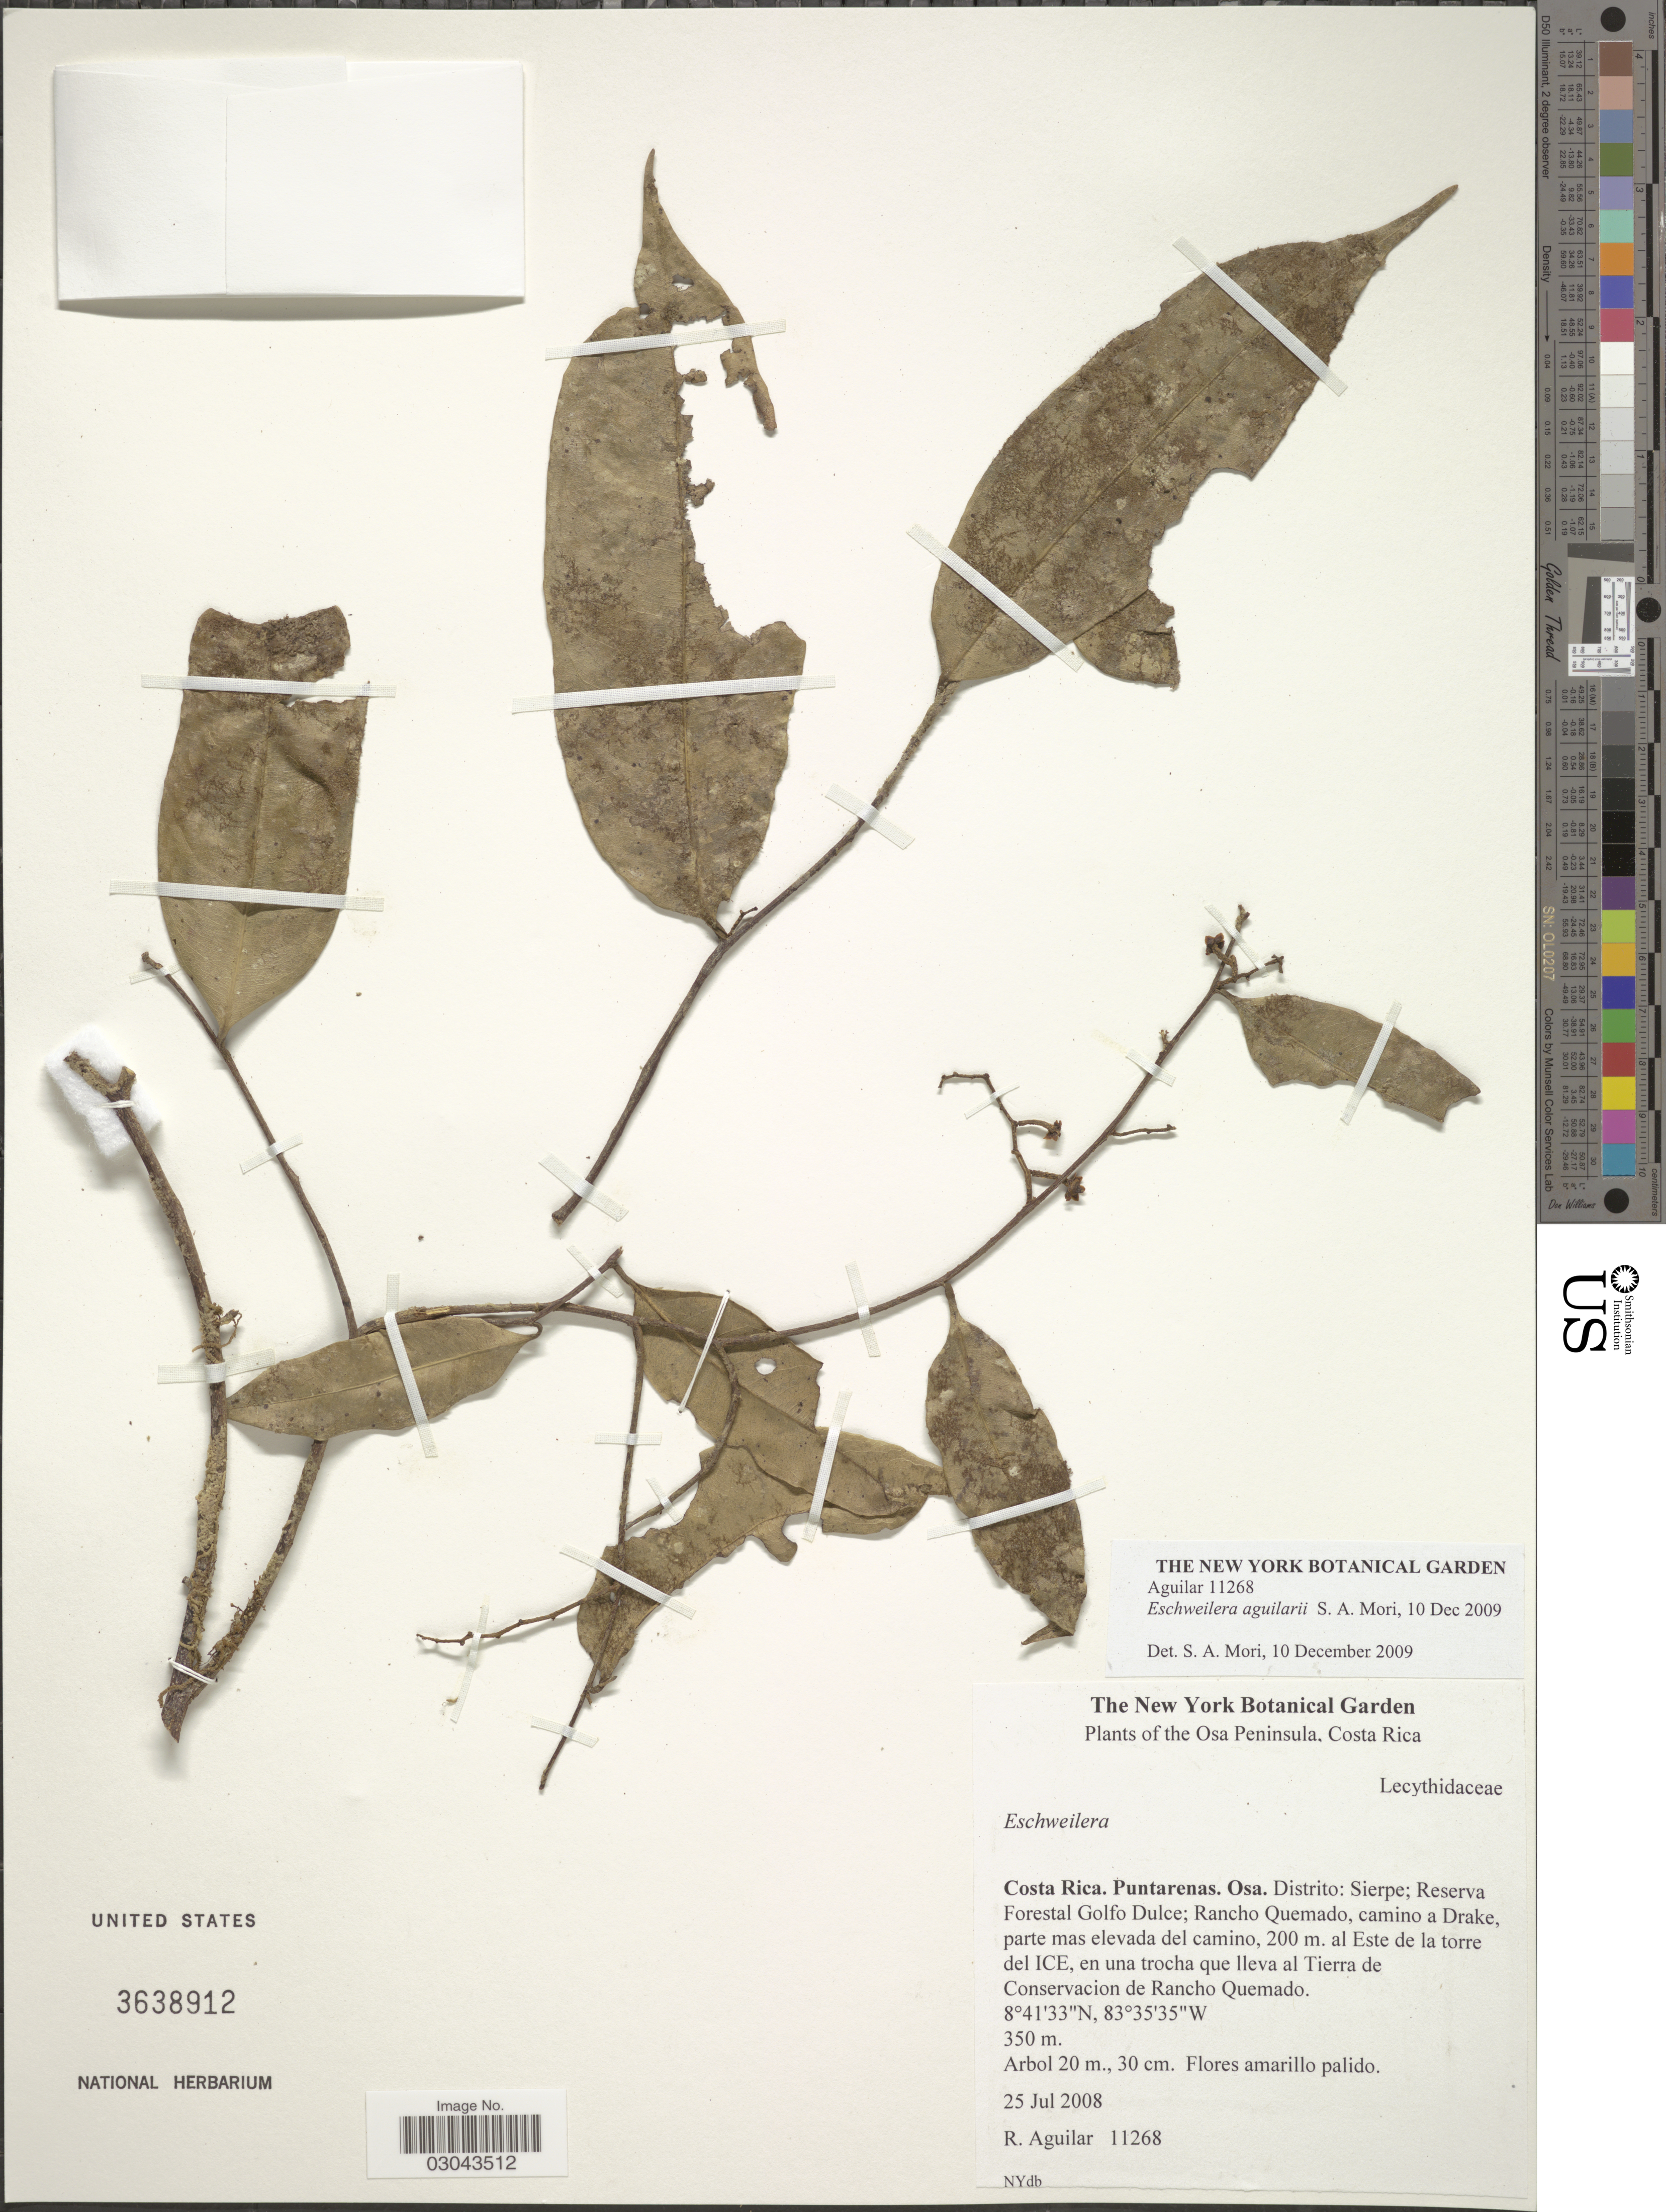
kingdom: Plantae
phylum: Tracheophyta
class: Magnoliopsida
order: Ericales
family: Lecythidaceae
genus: Eschweilera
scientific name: Eschweilera aguilarii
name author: S.A. Mori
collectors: R. Aguilar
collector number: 11268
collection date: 2008-07-25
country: Costa Rica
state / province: Puntarenas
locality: Osa. Distrito: Sierpe; Reserva Forestal Golfo Dulce; Rancho Quemado, camino a Drake, parte mas elevada del camino, al Este de la torre del ICE, en una trocha que lleva al Tierra de Conservacion de Rancho Quemado.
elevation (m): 350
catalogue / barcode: US 3638912